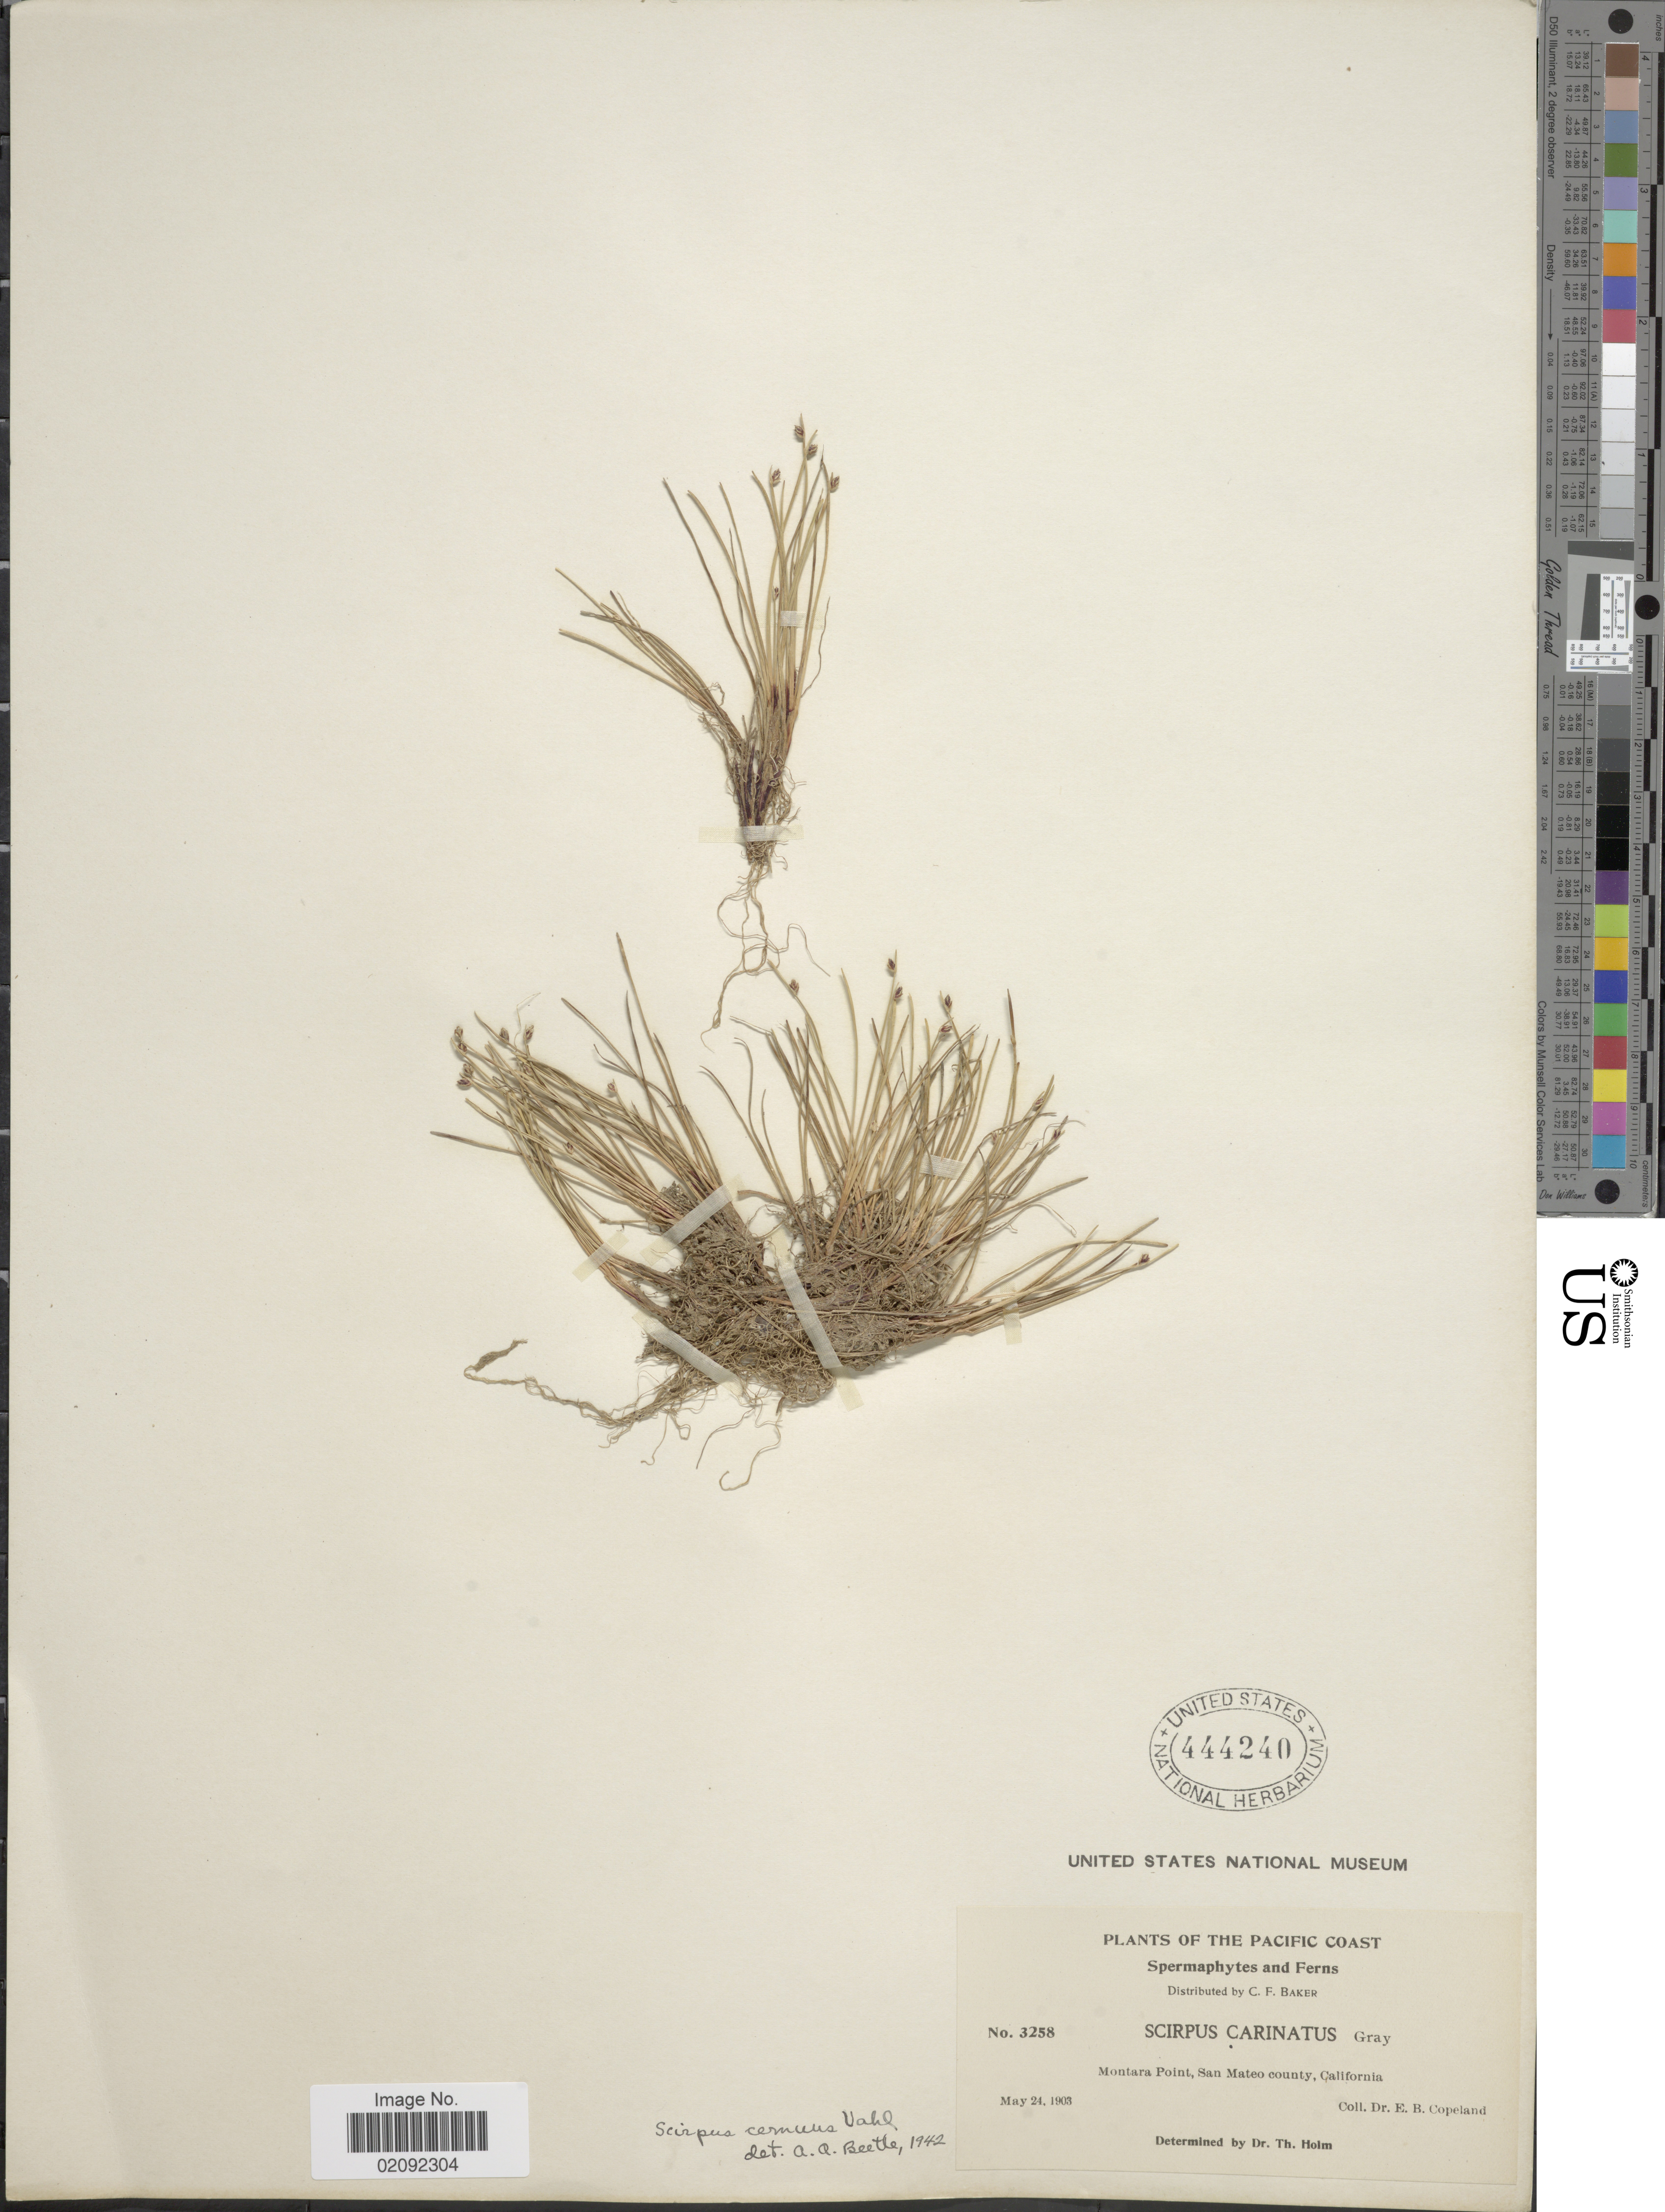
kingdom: Plantae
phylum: Tracheophyta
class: Liliopsida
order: Poales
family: Cyperaceae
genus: Isolepis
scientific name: Isolepis cernua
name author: (Vahl) Roem. & Schult.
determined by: Strong, Mark T., (BOT), Smithsonian Institution - National Museum of Natural History (UNITED STATES)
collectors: E. B. Copeland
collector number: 3258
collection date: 1903-05-24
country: United States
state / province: California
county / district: San Mateo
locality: The Pacific Coast, Spermaphytes and Ferns, Montara Point, San Mateo county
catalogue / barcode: US 444240